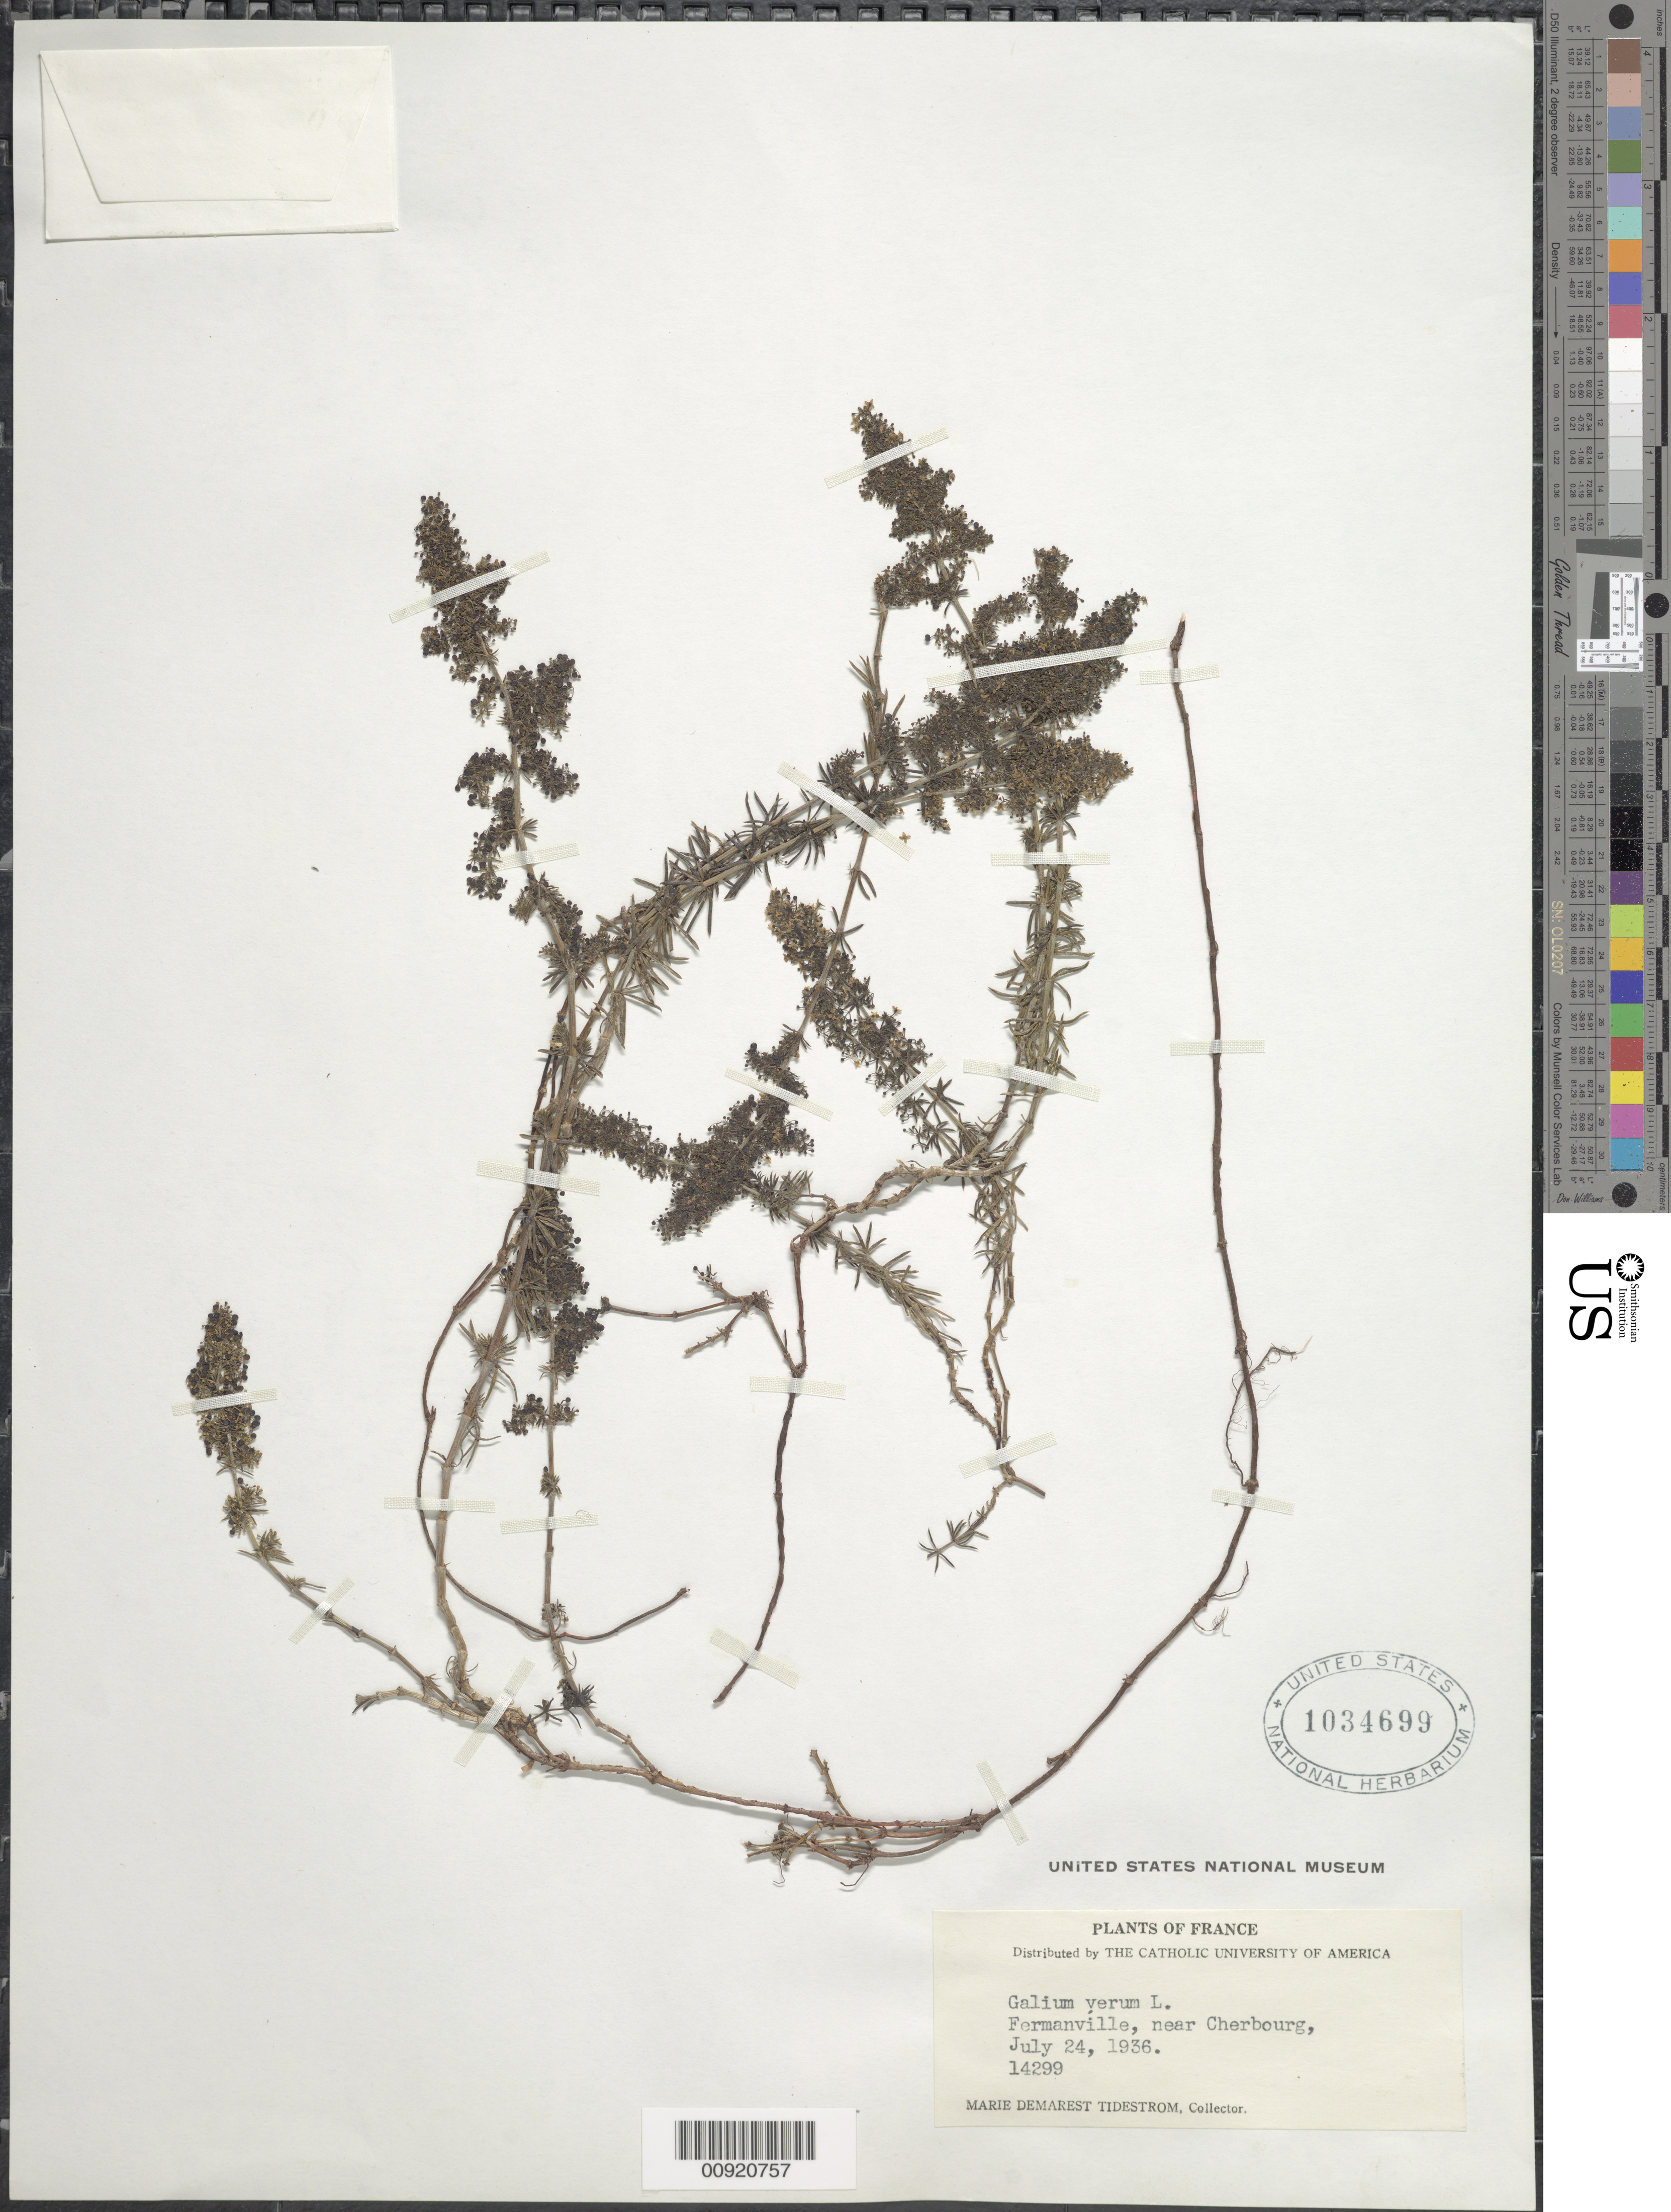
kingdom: Plantae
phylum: Tracheophyta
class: Magnoliopsida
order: Gentianales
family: Rubiaceae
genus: Galium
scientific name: Galium verum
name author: L.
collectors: M. Tidestrom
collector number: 14299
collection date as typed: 24 Jul 1936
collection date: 1936-07-24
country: France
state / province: Normandie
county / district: Manche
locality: Fermanville, near Cherbourg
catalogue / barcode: US 1034699